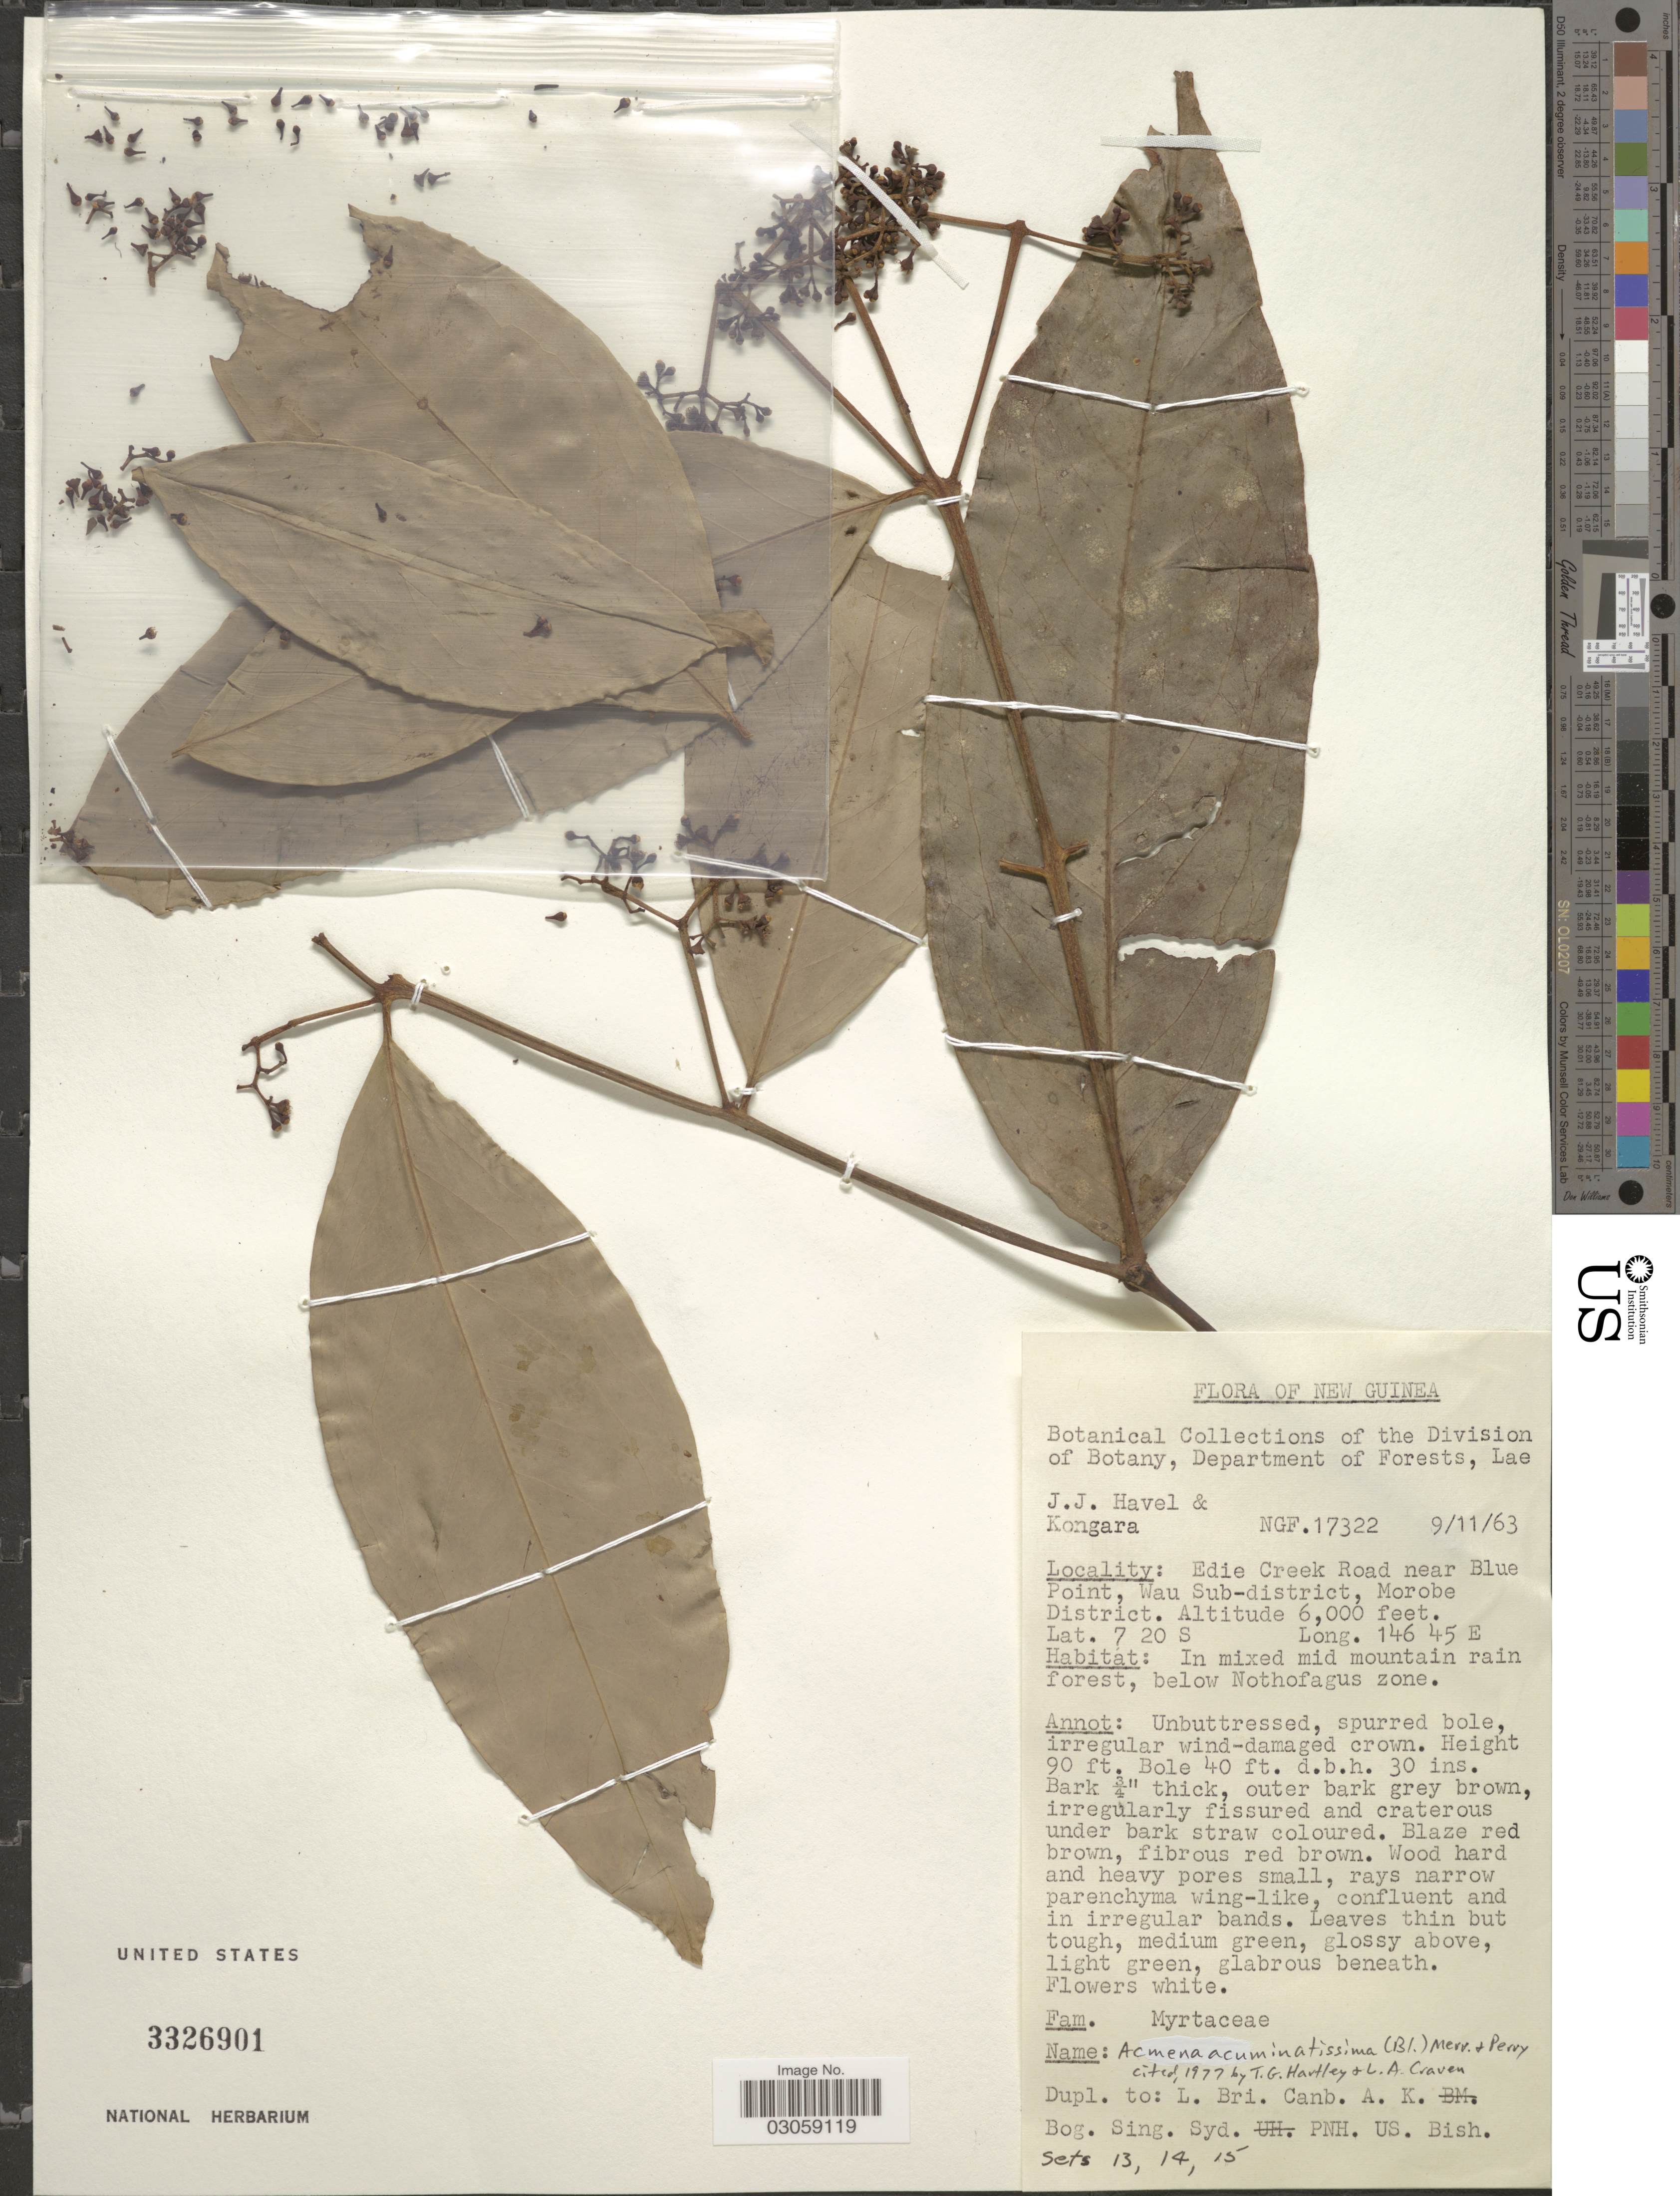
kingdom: Plantae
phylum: Tracheophyta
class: Magnoliopsida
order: Myrtales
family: Myrtaceae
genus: Syzygium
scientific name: Syzygium acuminatissimum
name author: (Blume) DC.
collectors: J. Havel & -. Kongara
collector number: NGF17322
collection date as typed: Transcribed d/m/y: 9/11/63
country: Papua New Guinea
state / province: Morobe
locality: New Guinea, Edie Creek Road near Blue Point, Wau Sub-district, Morobe District.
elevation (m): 1829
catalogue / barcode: US 3326901